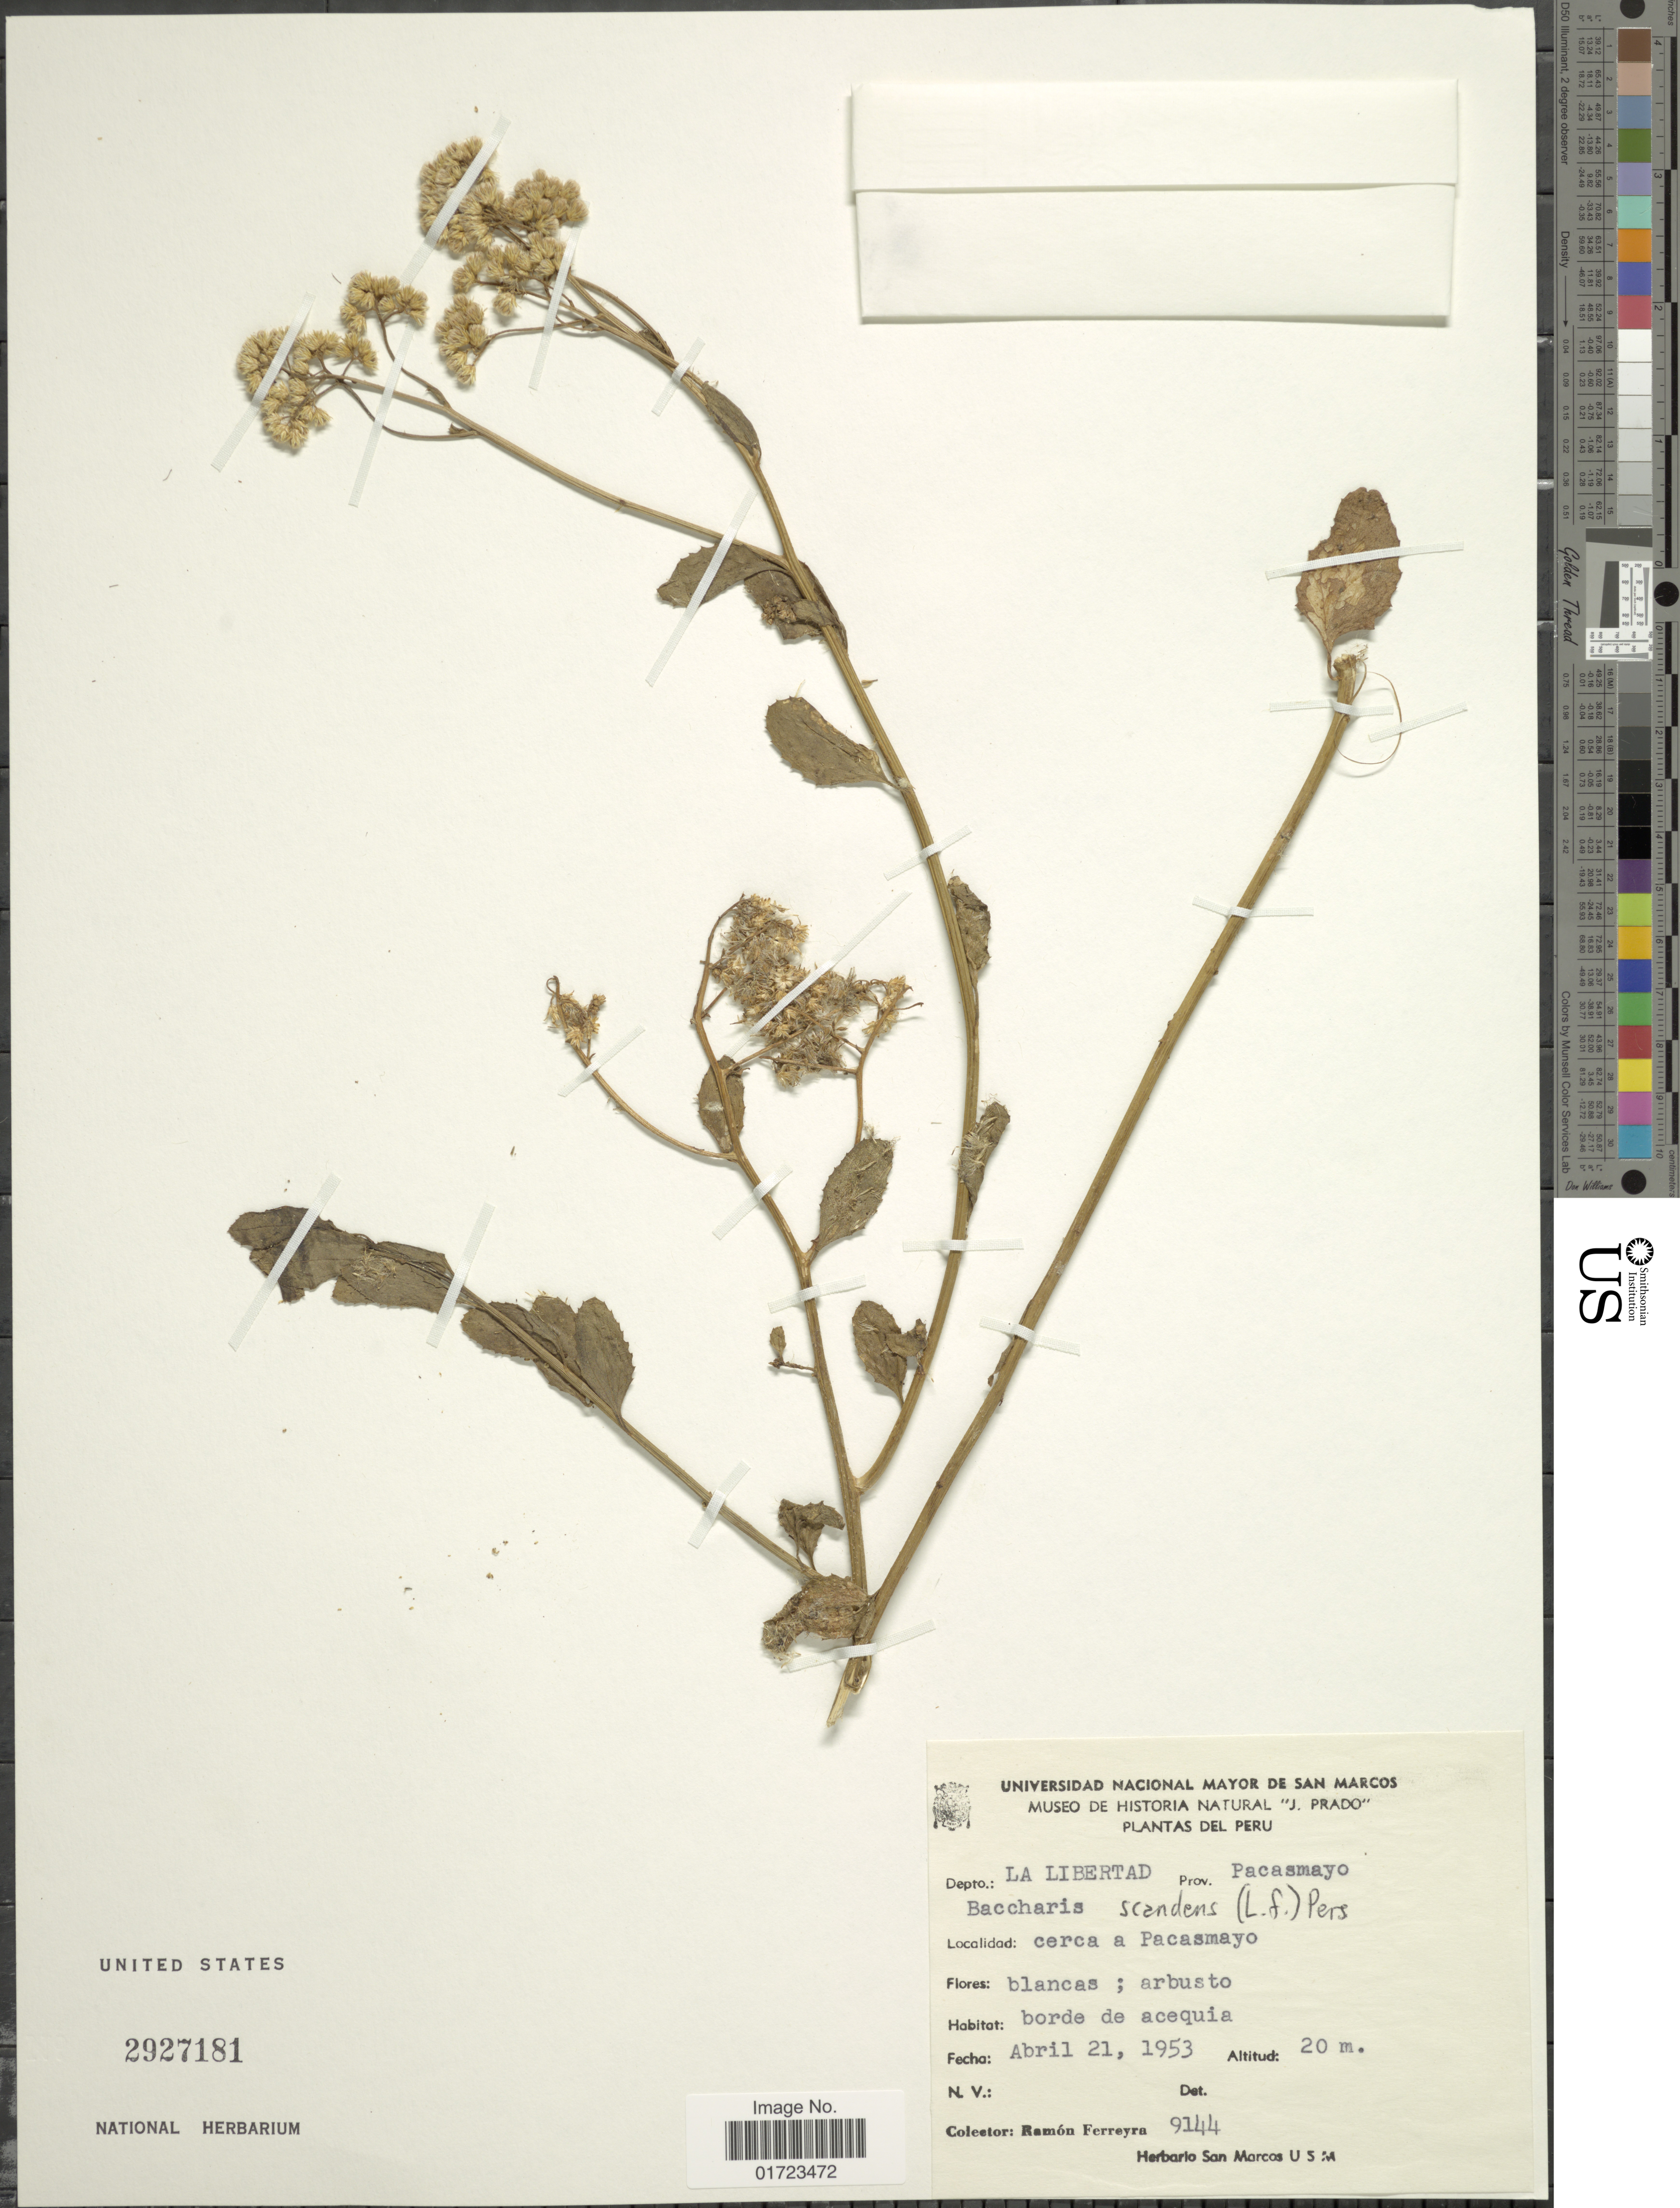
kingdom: Plantae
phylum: Tracheophyta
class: Magnoliopsida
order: Asterales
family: Asteraceae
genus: Baccharis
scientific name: Baccharis scandens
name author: (Ruiz & Pav.) Pers.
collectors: R. A. Ferreyra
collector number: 9144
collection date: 1953-04-21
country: Peru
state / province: La Libertad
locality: Depto. La Libertad, Prov. Pacasmayo. Cerca a Pacasmayo.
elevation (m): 20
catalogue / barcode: US 2927181